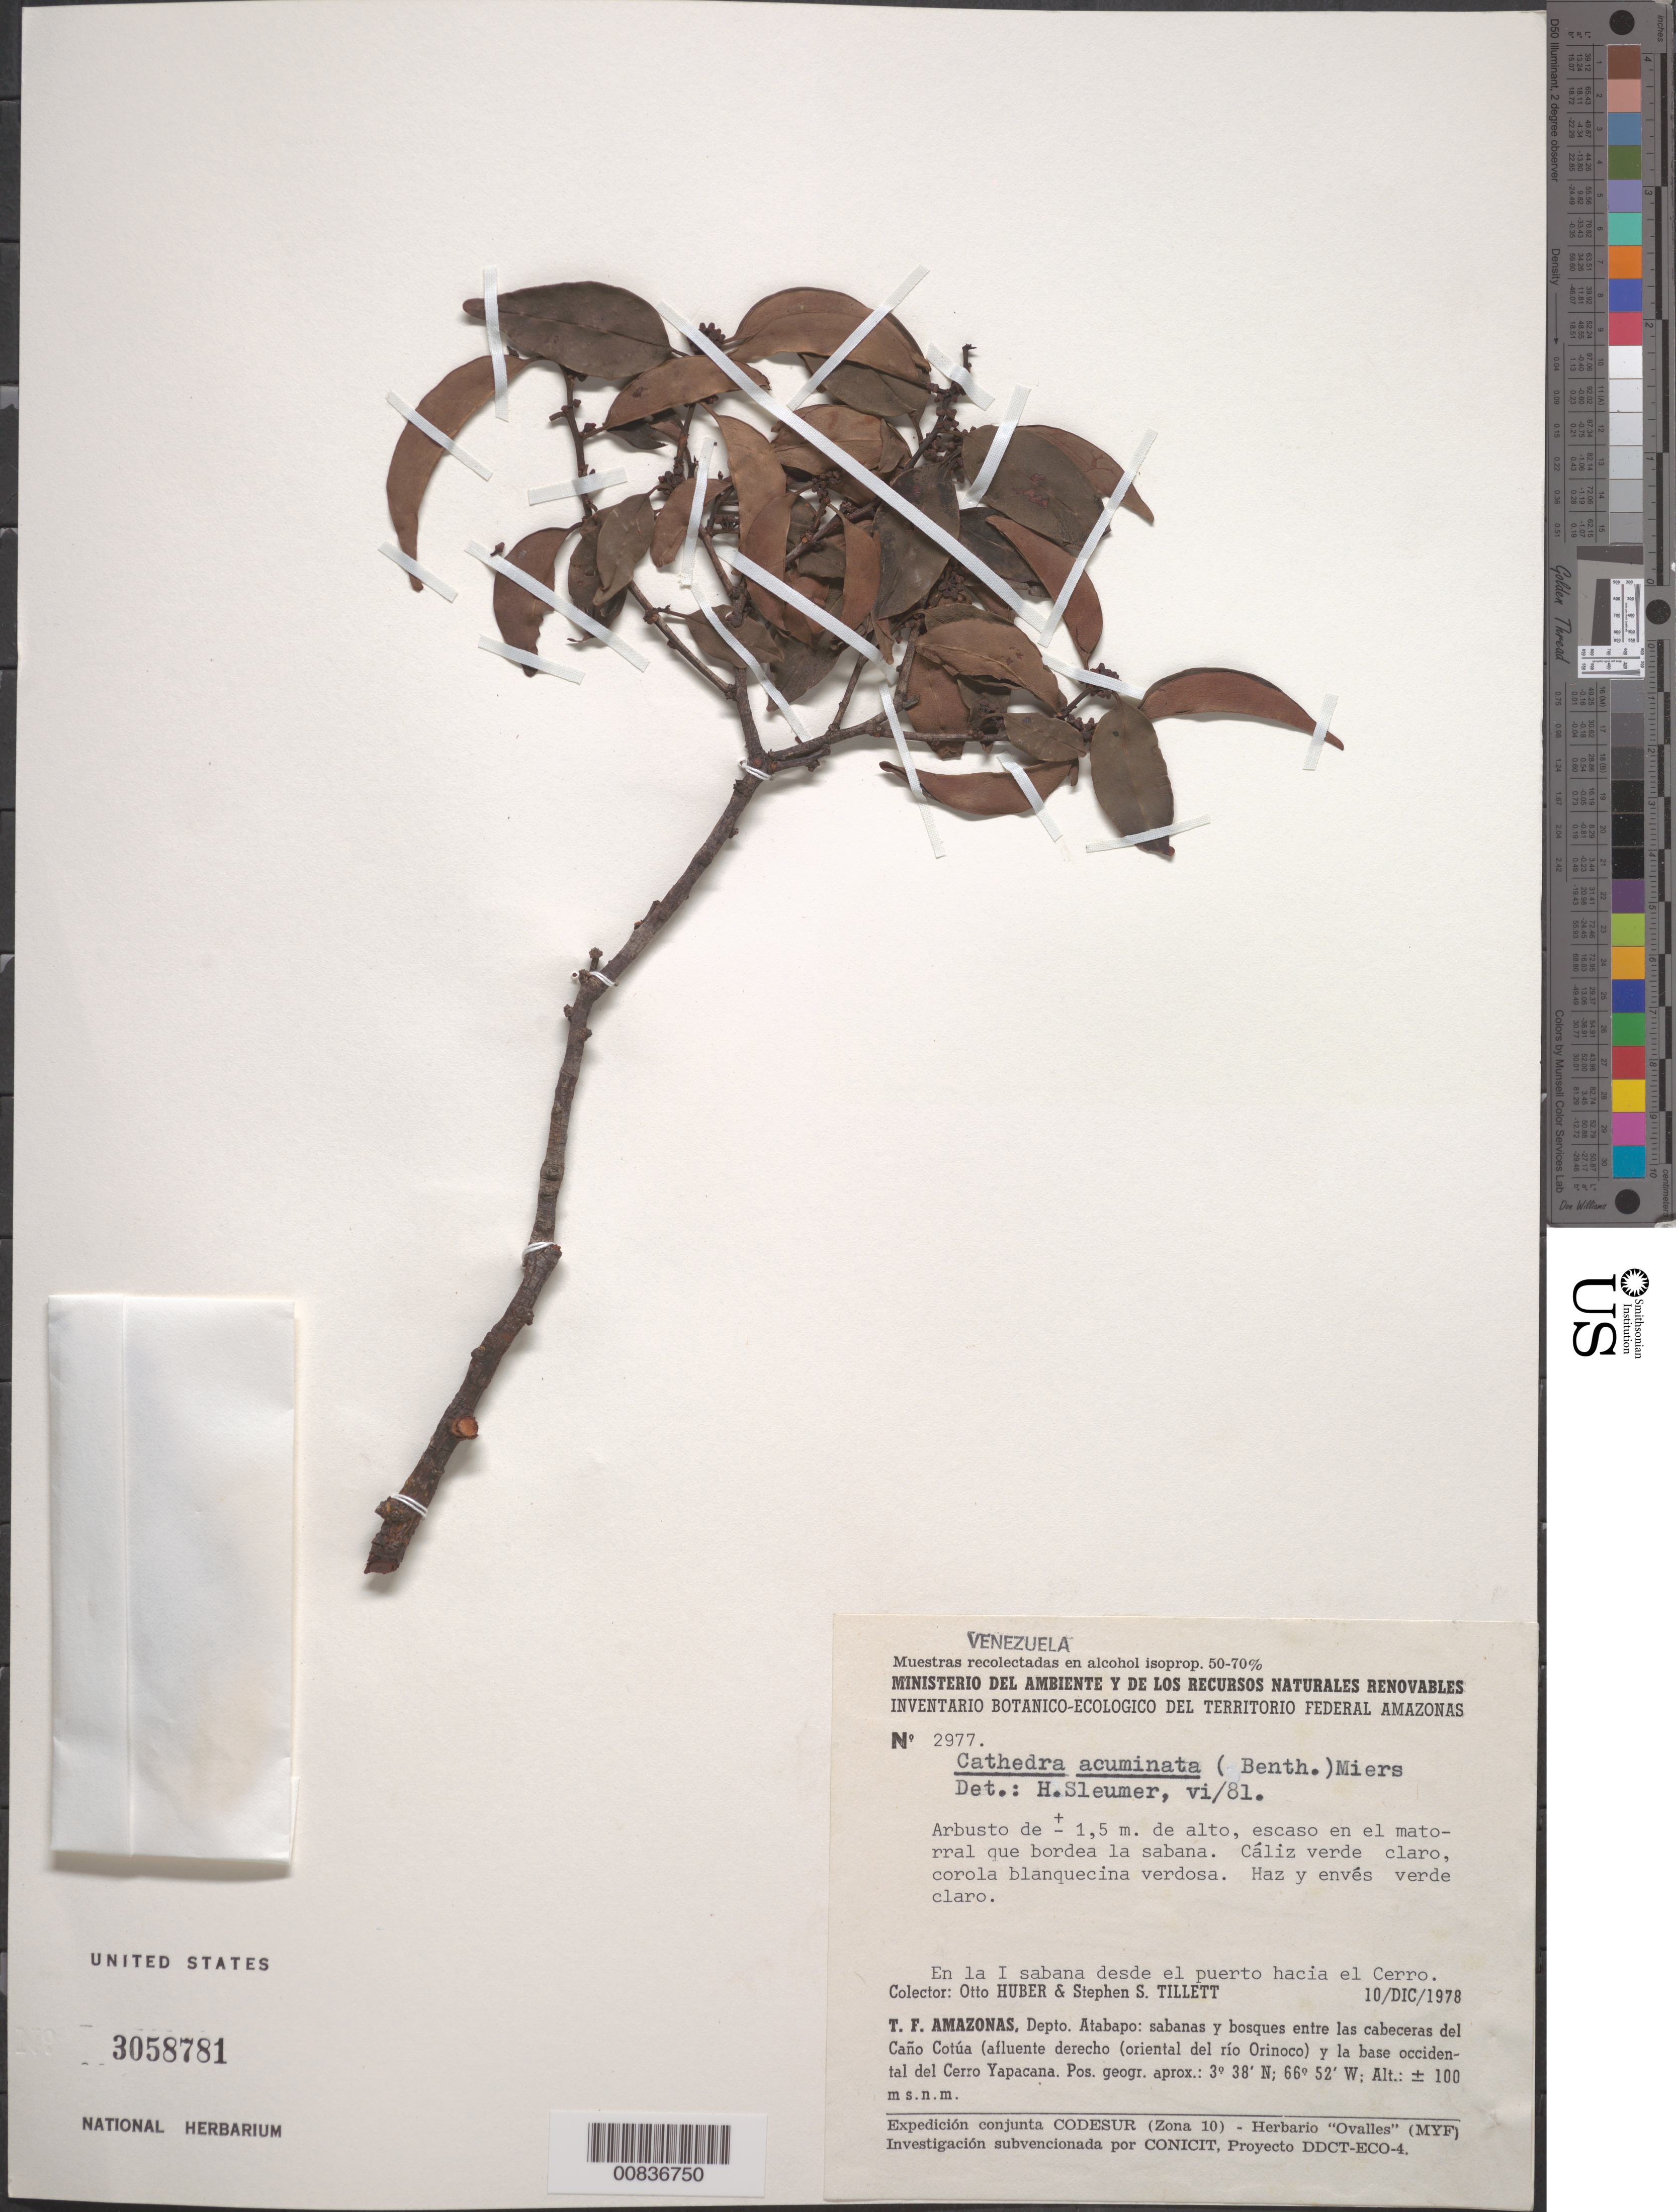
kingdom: Plantae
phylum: Tracheophyta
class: Magnoliopsida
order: Santalales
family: Aptandraceae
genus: Cathedra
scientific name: Cathedra acuminata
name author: (Benth.) Miers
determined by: Sleumer, H. O.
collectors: O. Huber & S. S. Tillett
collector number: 2977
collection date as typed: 10-Dec-78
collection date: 1978-12-10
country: Venezuela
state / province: Amazonas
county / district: Atabapo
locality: Caño Cotúa to base of Cerro Yapacána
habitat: Matorral que bordea la sabana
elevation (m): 100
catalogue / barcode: US 3058781